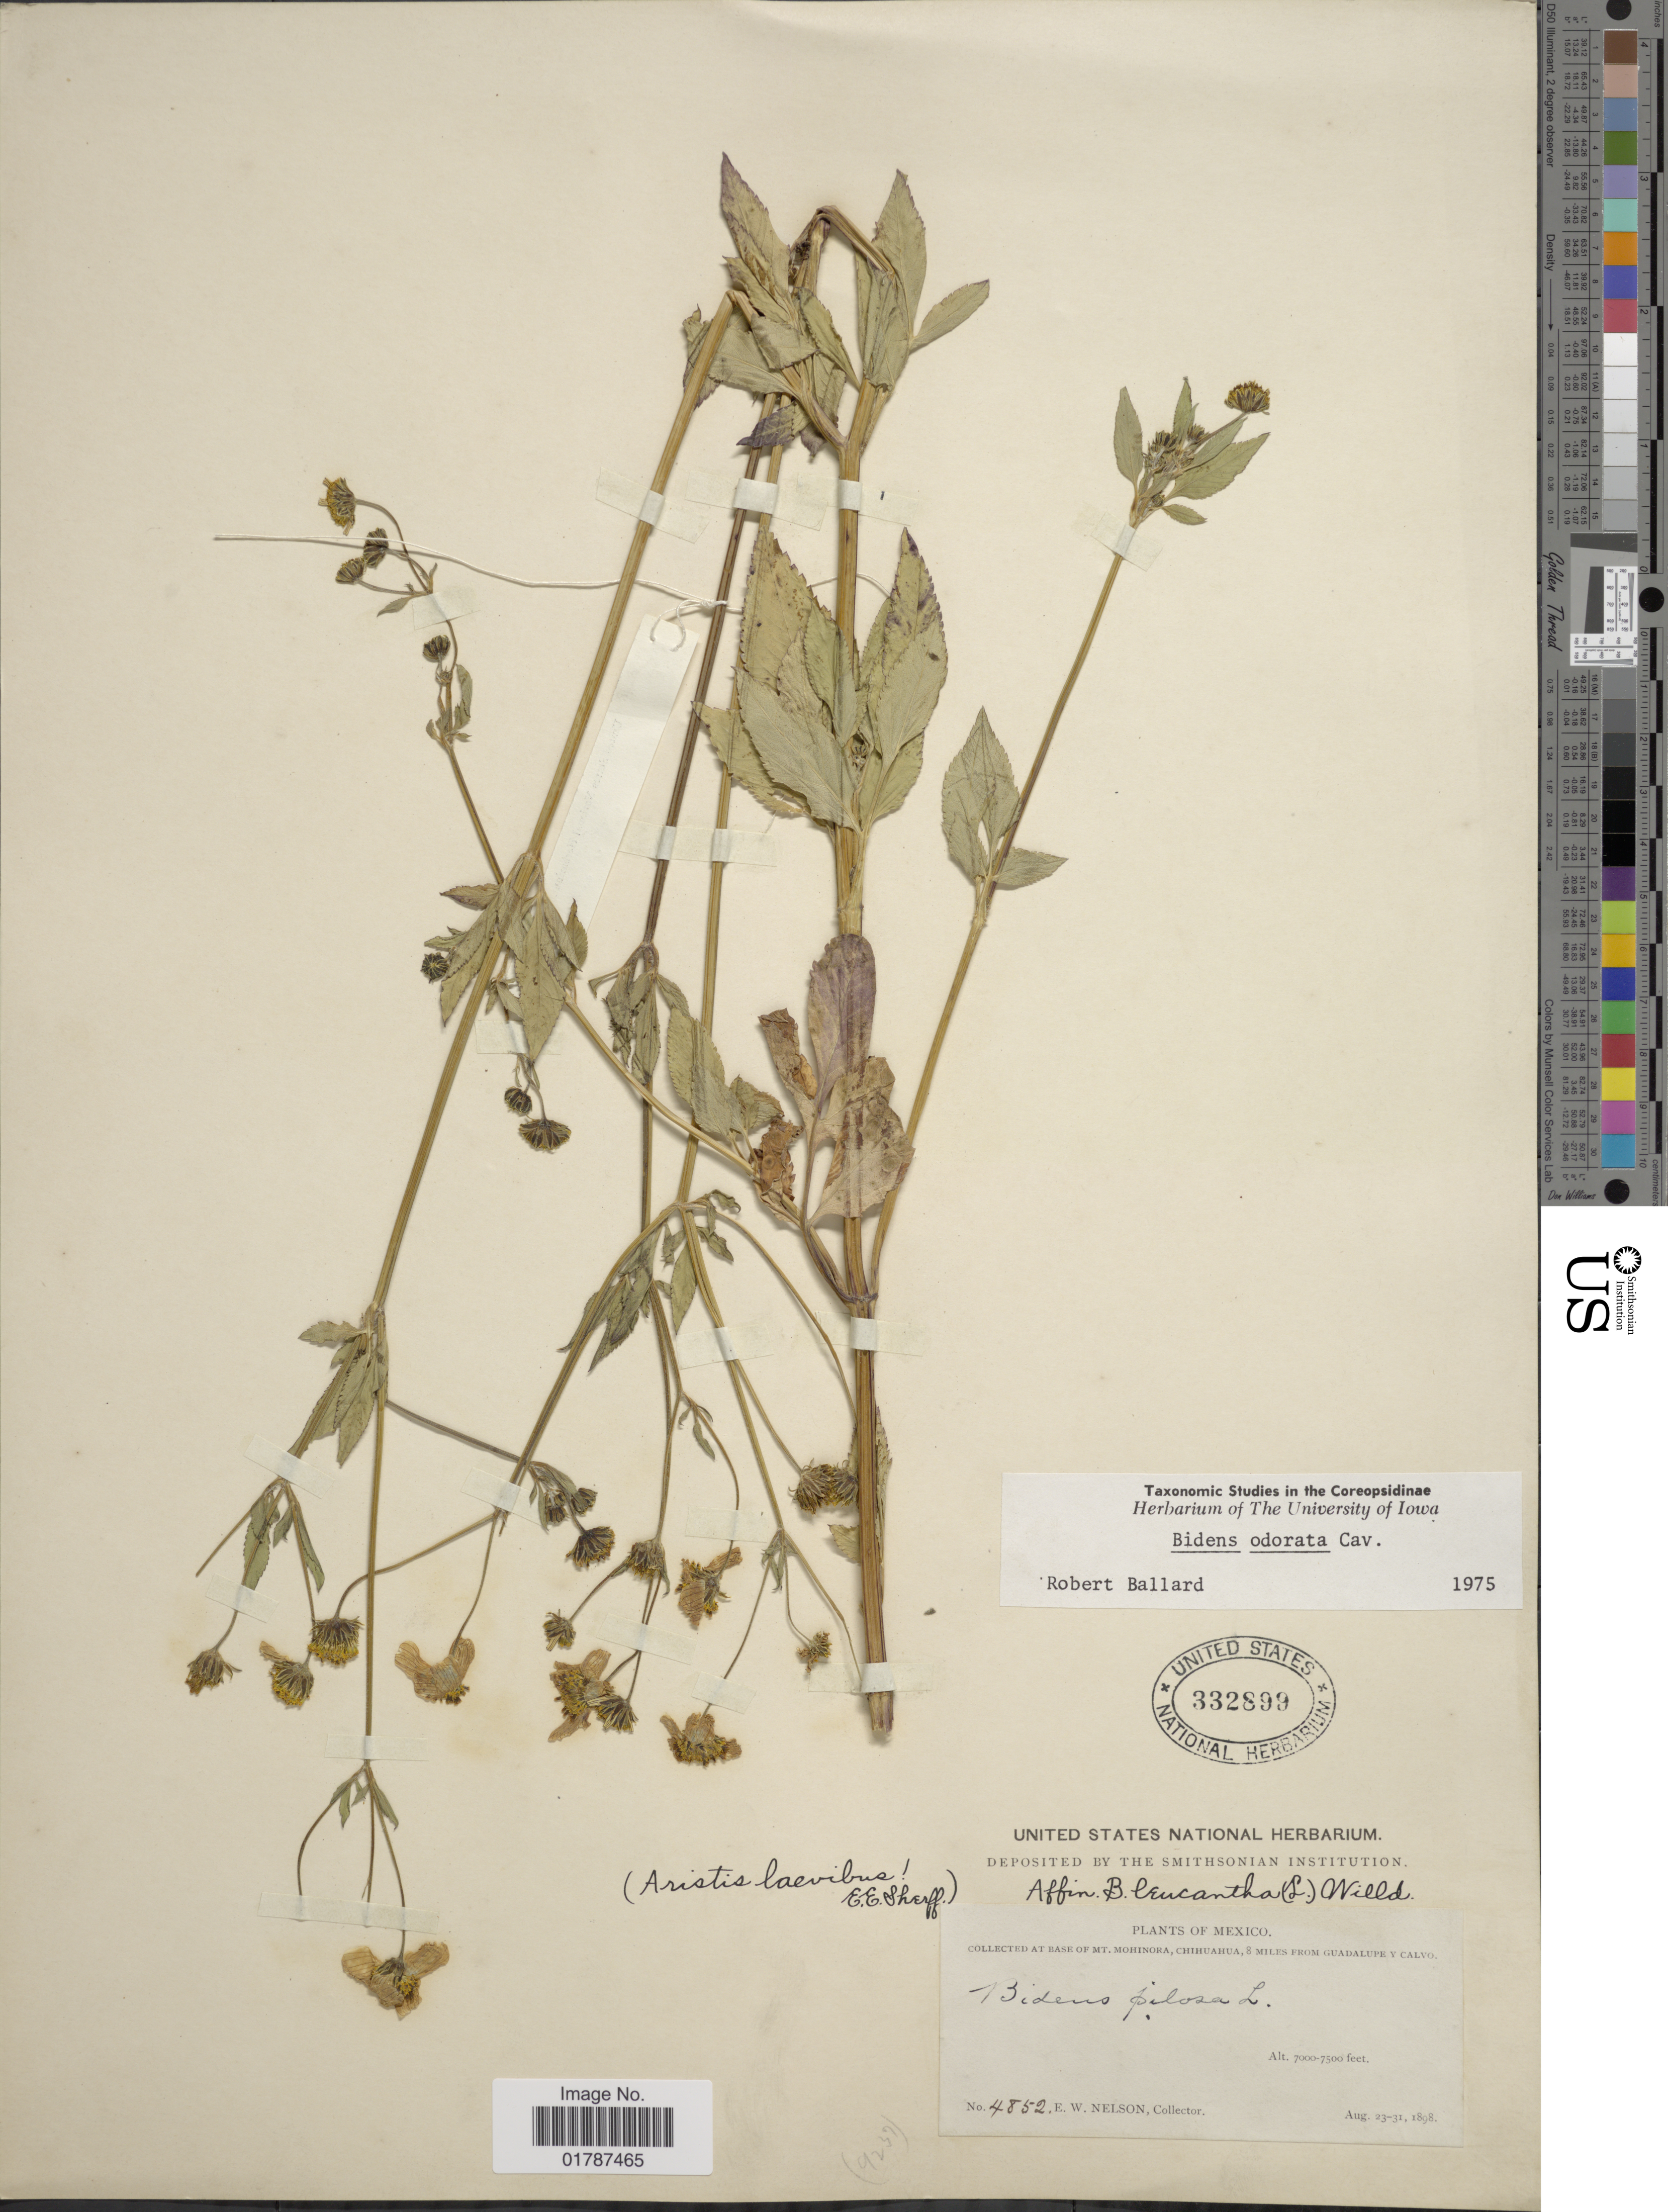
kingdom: Plantae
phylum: Tracheophyta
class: Magnoliopsida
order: Asterales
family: Asteraceae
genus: Bidens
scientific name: Bidens odorata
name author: Cav.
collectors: E. W. Nelson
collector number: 4852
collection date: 1898-08-23/1898-08-31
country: Mexico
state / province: Chihuahua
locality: At Base of Mt. Mohinora, Chihuahua, 8 miles from Guadalupe y Calvo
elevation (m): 2134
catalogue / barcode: US 332899